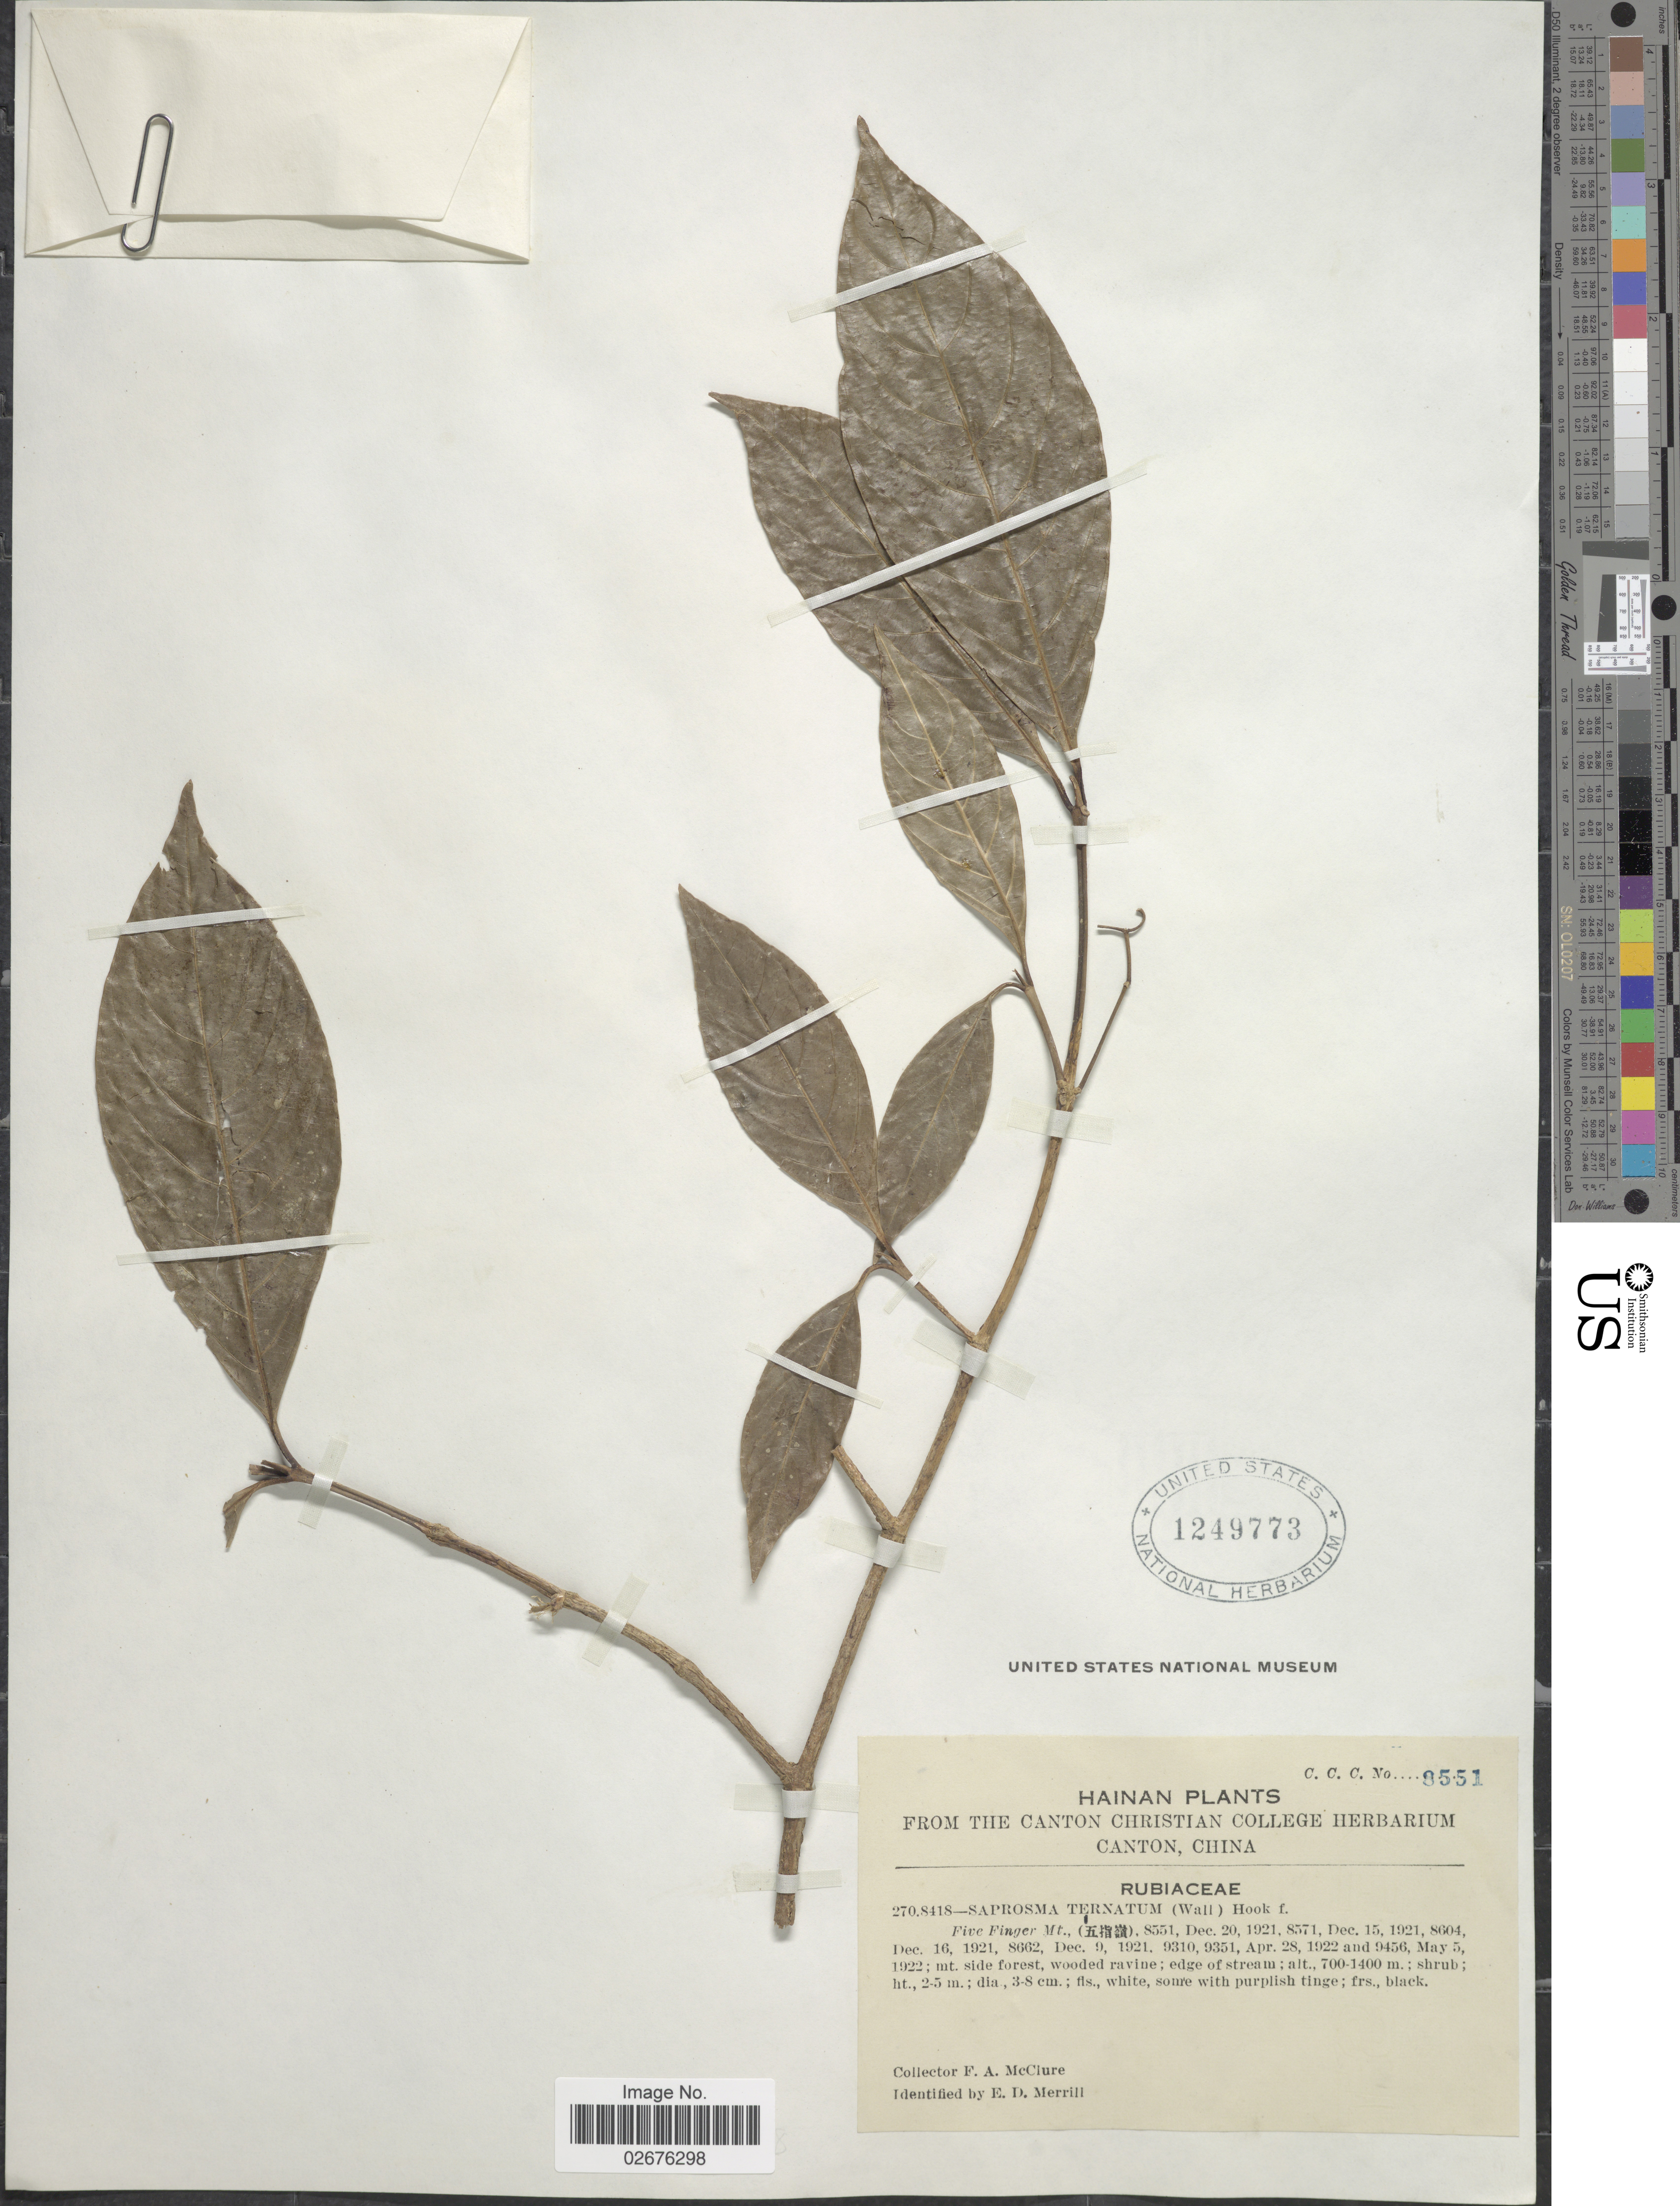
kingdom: Plantae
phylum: Tracheophyta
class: Magnoliopsida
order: Gentianales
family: Rubiaceae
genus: Saprosma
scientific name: Saprosma ternata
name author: (Wall.) Benth. & Hook. f. ex Kurz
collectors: F. A. McClure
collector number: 8551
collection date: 1921-12-20/1922-04-28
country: China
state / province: Hainan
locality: Five Finger Mt., (X)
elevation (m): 700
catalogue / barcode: US 1249773